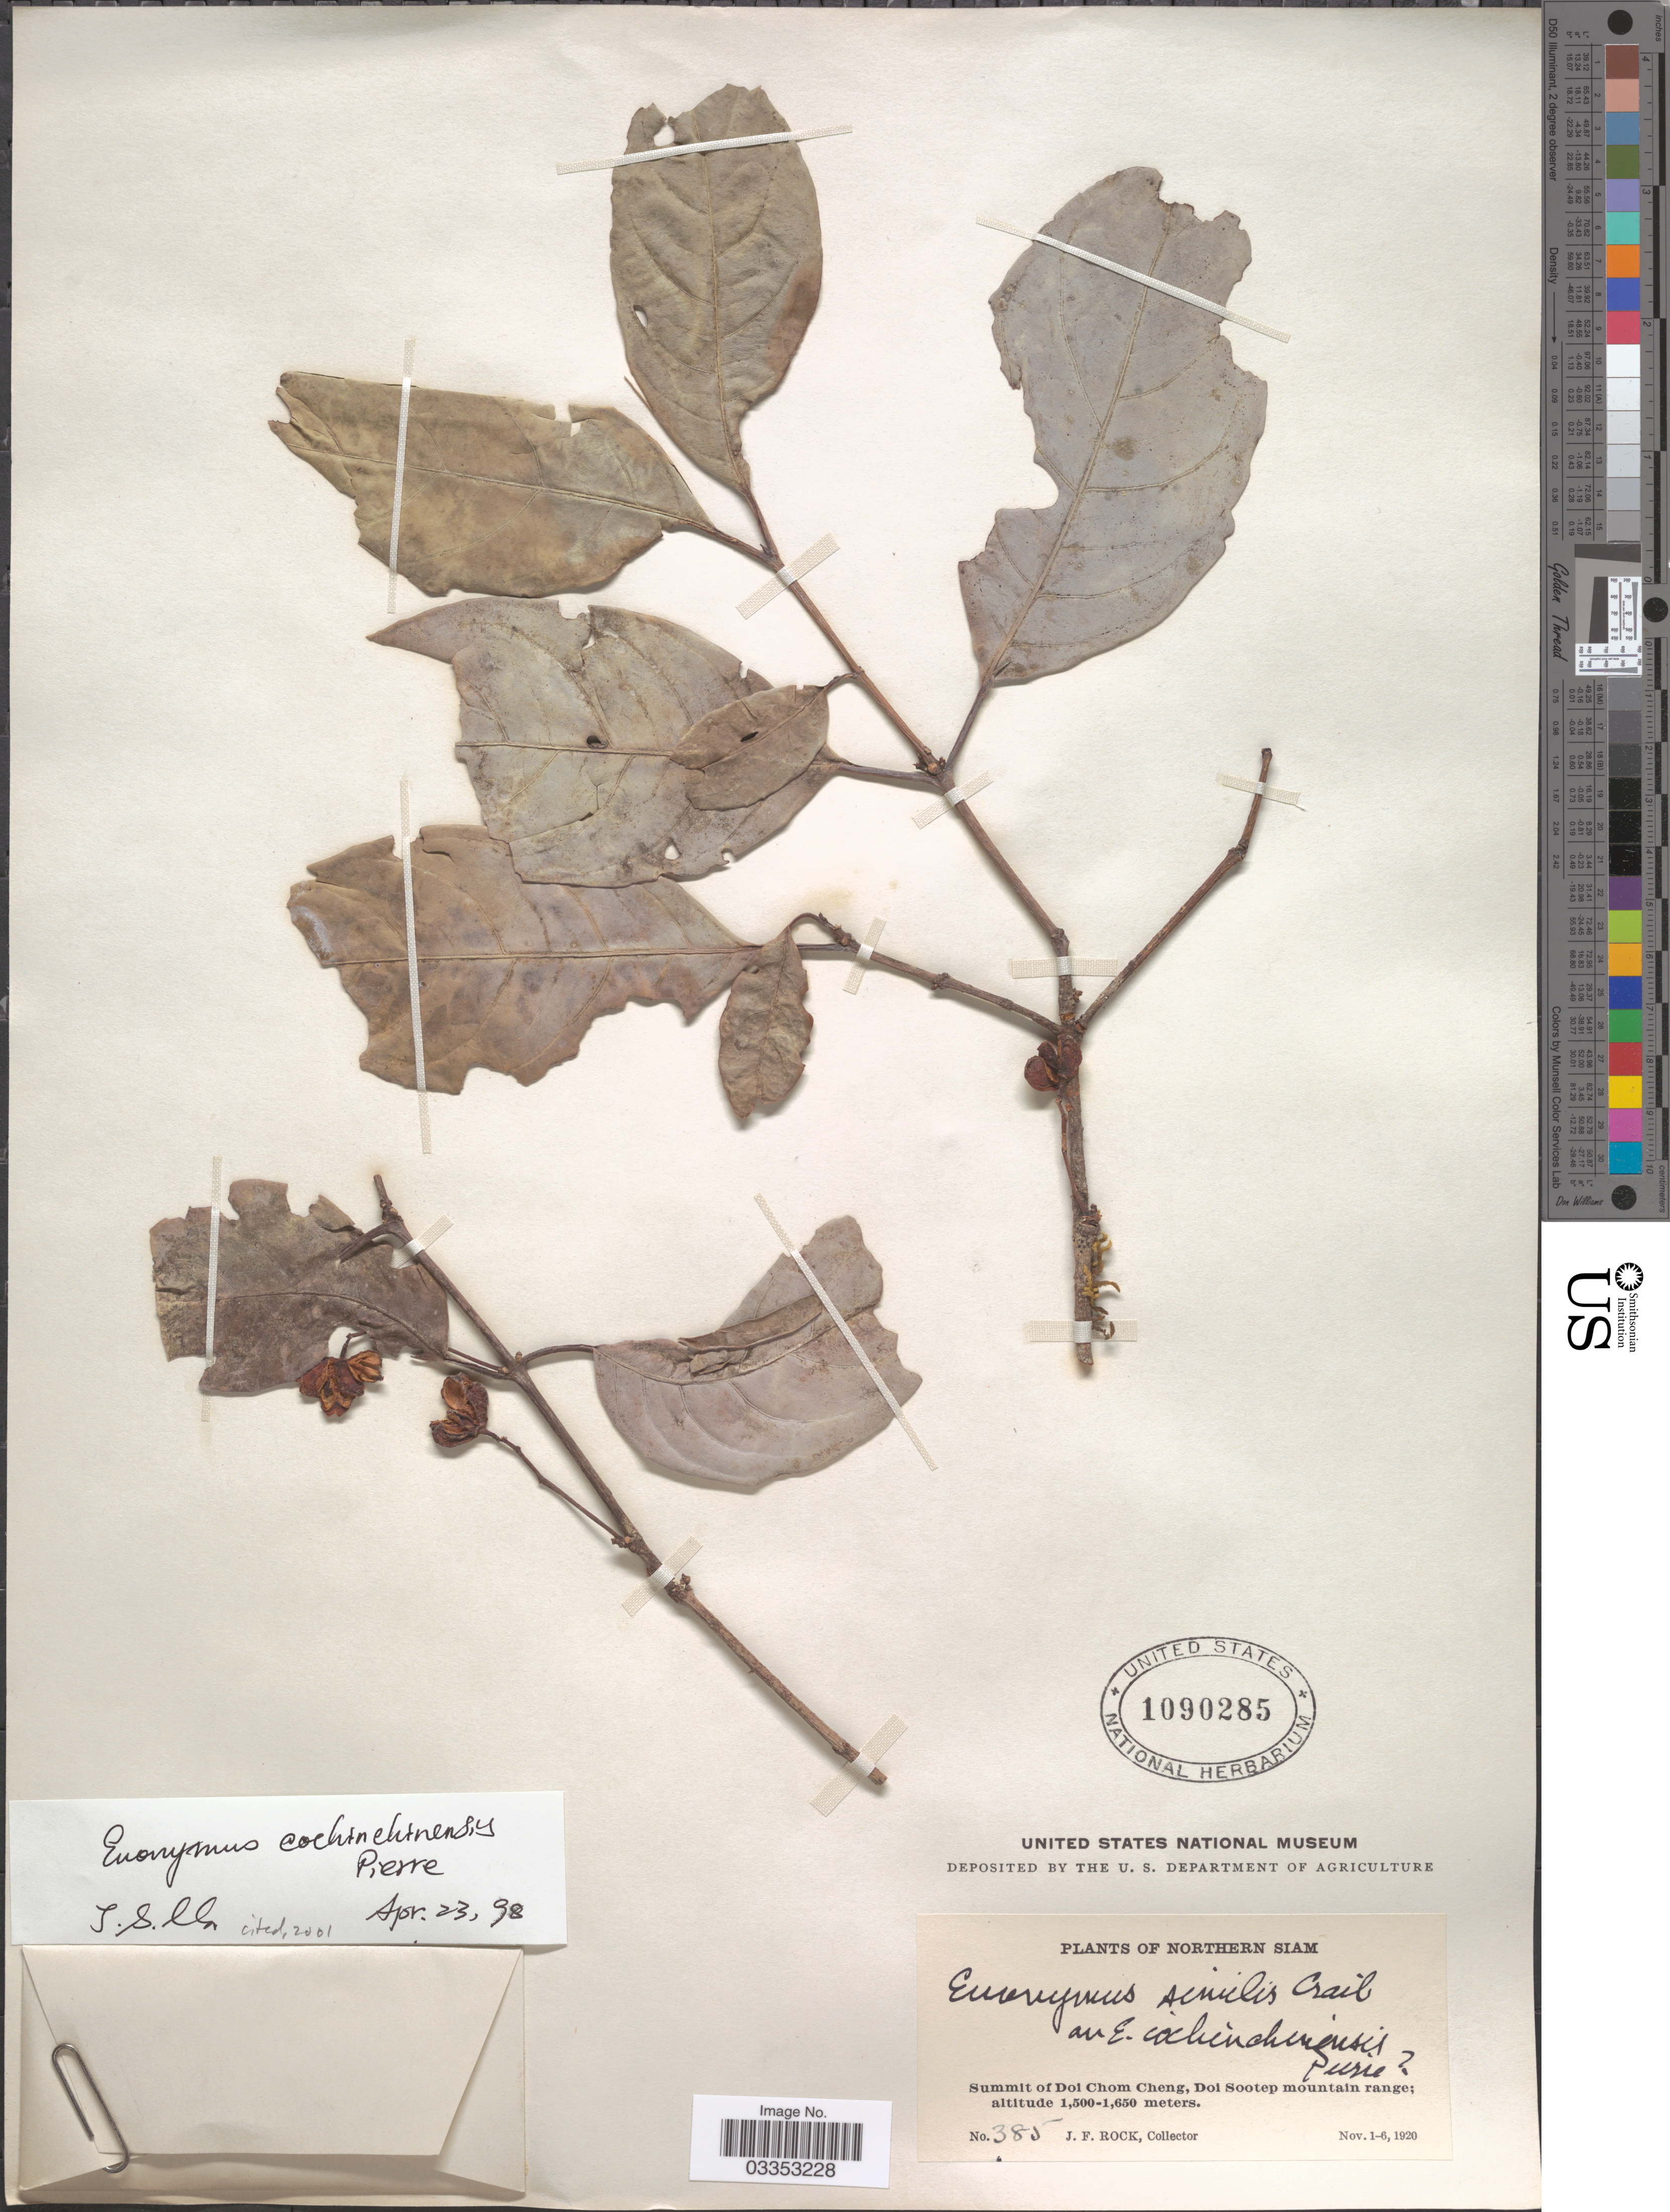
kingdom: Plantae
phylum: Tracheophyta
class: Magnoliopsida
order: Celastrales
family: Celastraceae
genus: Euonymus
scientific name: Euonymus cochinchinensis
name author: Pierre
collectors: J. Rock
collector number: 385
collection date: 1920-11-01/1920-11-06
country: Thailand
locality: Northern Siam. Summit of Doi Chom Cheng, Doi Sootep mountain range.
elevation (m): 1500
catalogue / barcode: US 1090285